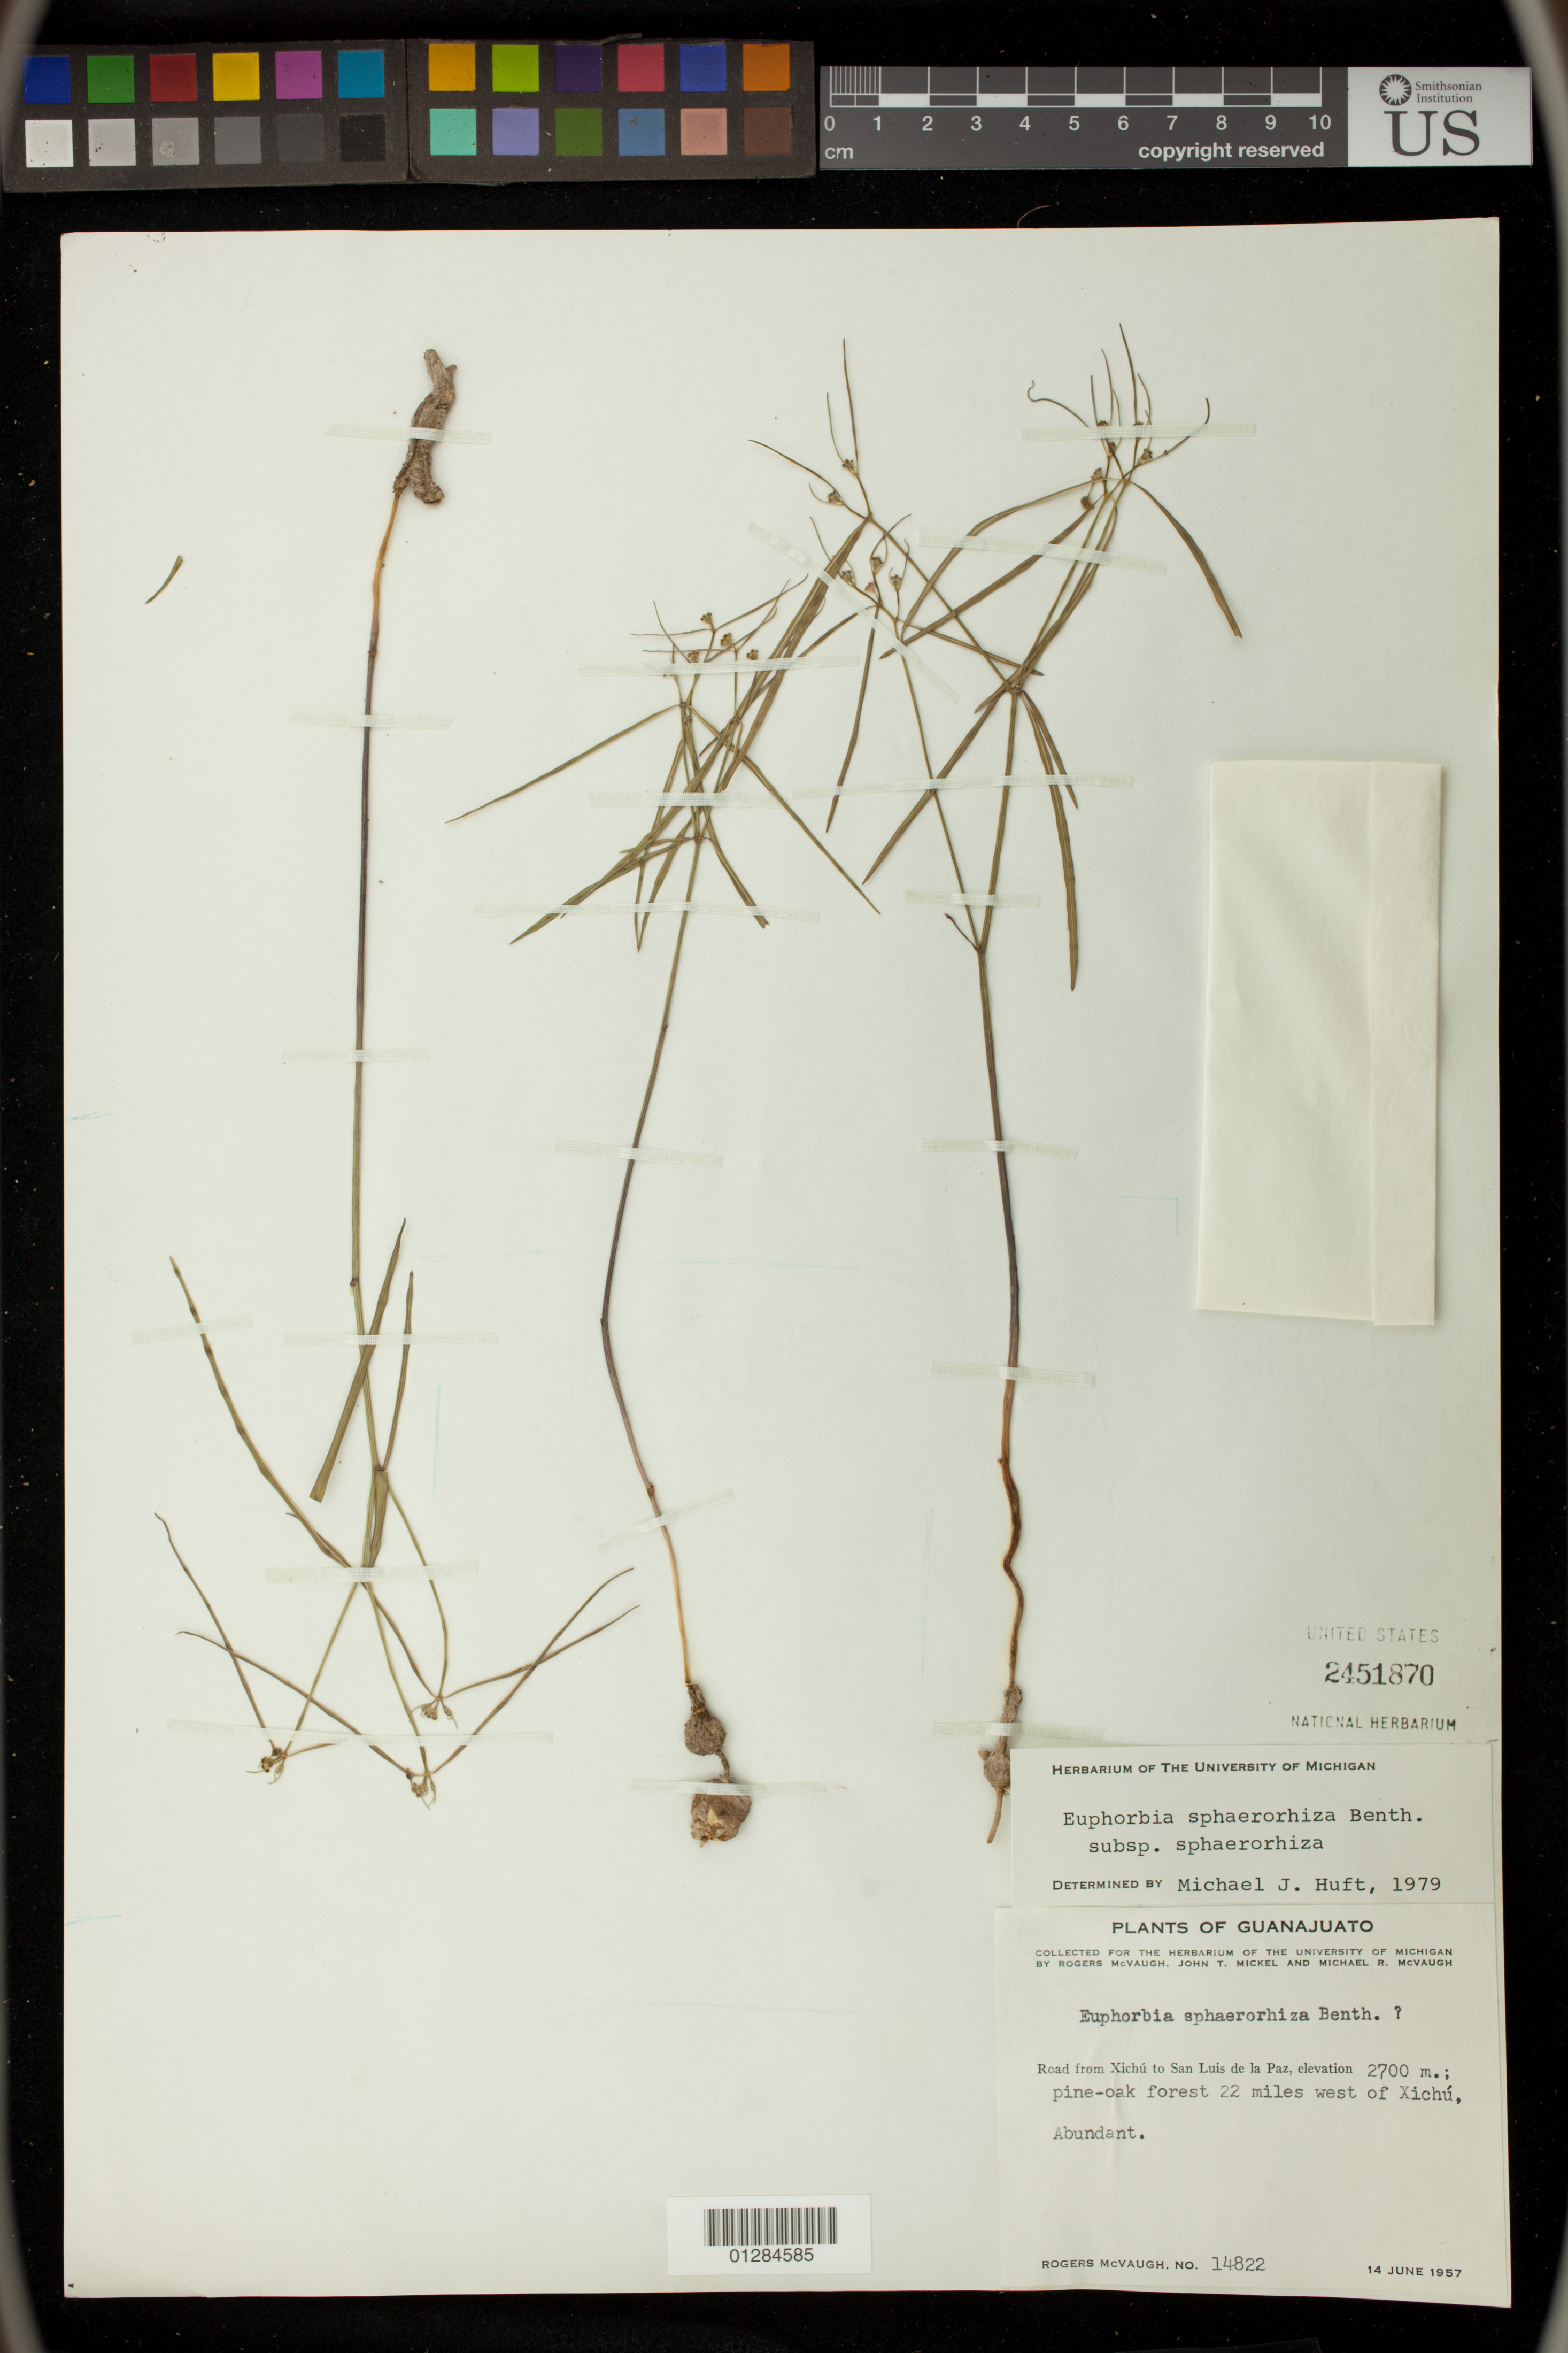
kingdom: Plantae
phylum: Tracheophyta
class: Magnoliopsida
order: Malpighiales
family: Euphorbiaceae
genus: Euphorbia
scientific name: Euphorbia sphaerorhiza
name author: Benth.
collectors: R. McVaugh, J. T. Mickel & M. R. McVaugh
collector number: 14822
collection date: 1957-06-14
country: Mexico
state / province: Guanajuato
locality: Road from Xichu to San Luis de la Paz, pine oak forest 22 west of Xichu.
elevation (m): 2700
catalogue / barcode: US 2451870